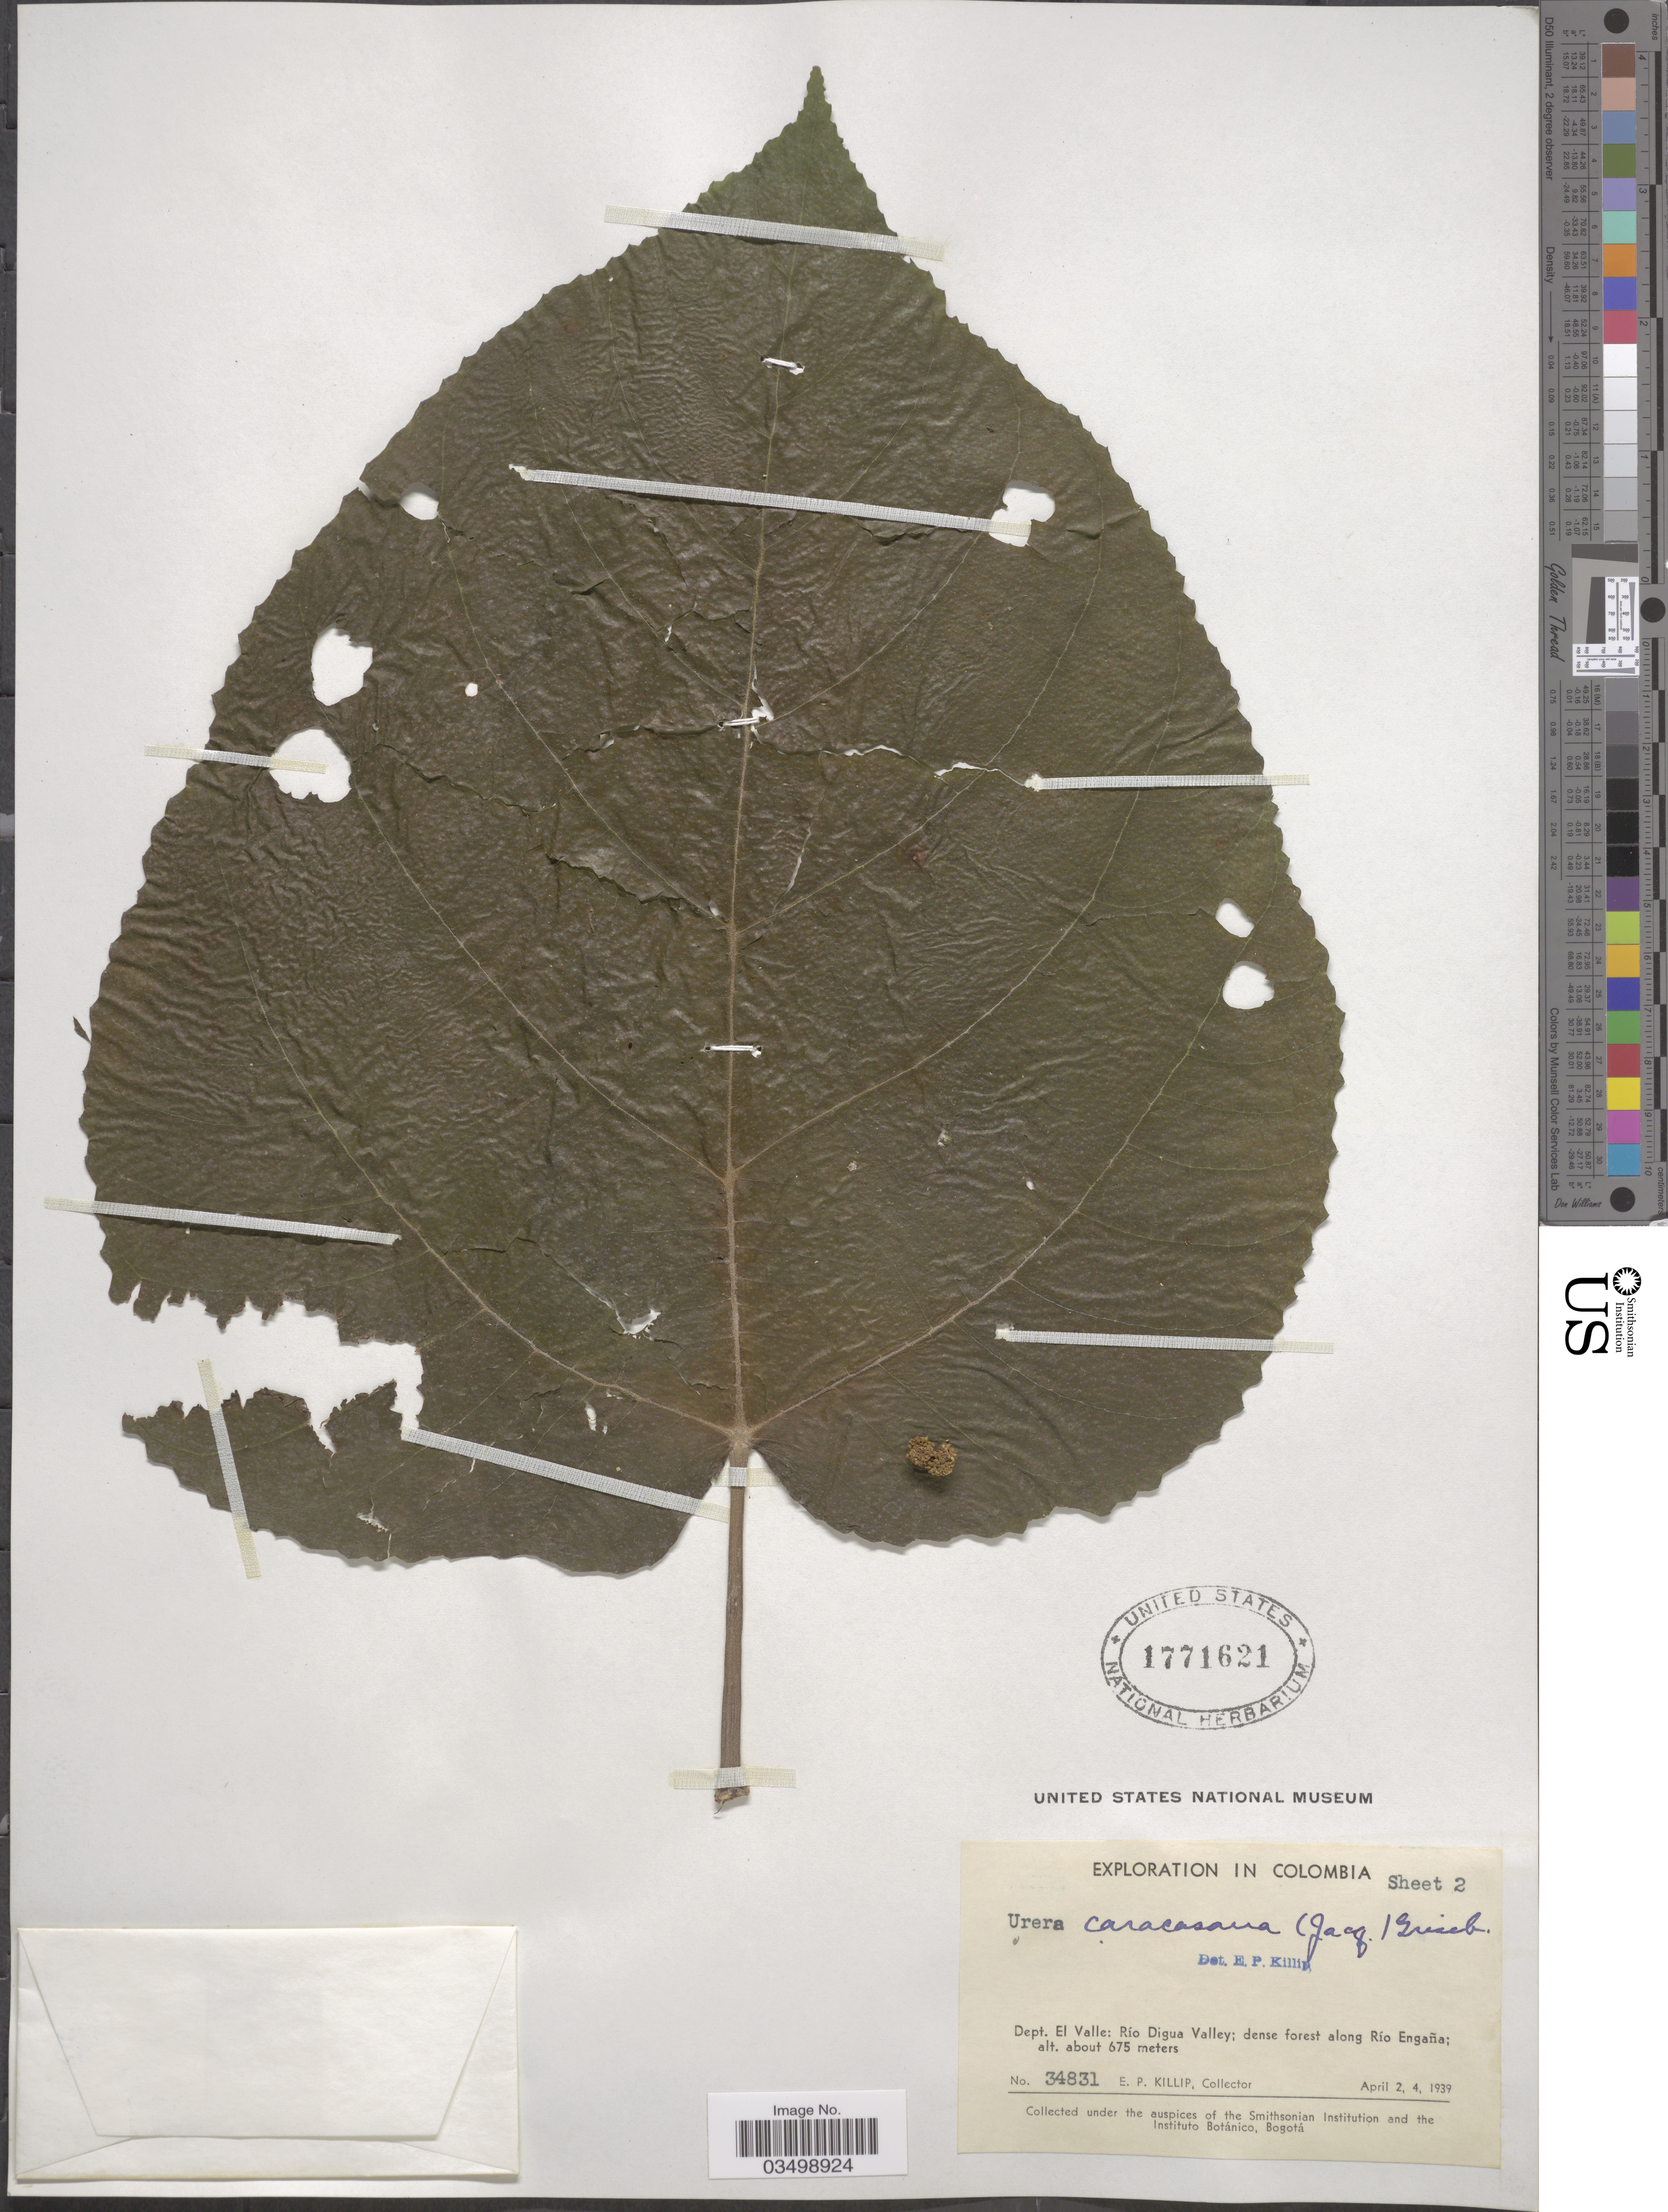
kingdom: Plantae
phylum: Tracheophyta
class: Magnoliopsida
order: Rosales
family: Urticaceae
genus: Urera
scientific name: Urera caracasana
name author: (Jacq.) Gaudich. ex Griseb.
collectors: E. P. Killip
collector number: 34831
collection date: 1939-04-02/1939-04-04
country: Colombia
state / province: Valle del Cauca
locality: Dept. El Valle: Río Digua Valley; dense forest along Río Engaña.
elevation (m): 675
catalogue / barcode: US 1771621